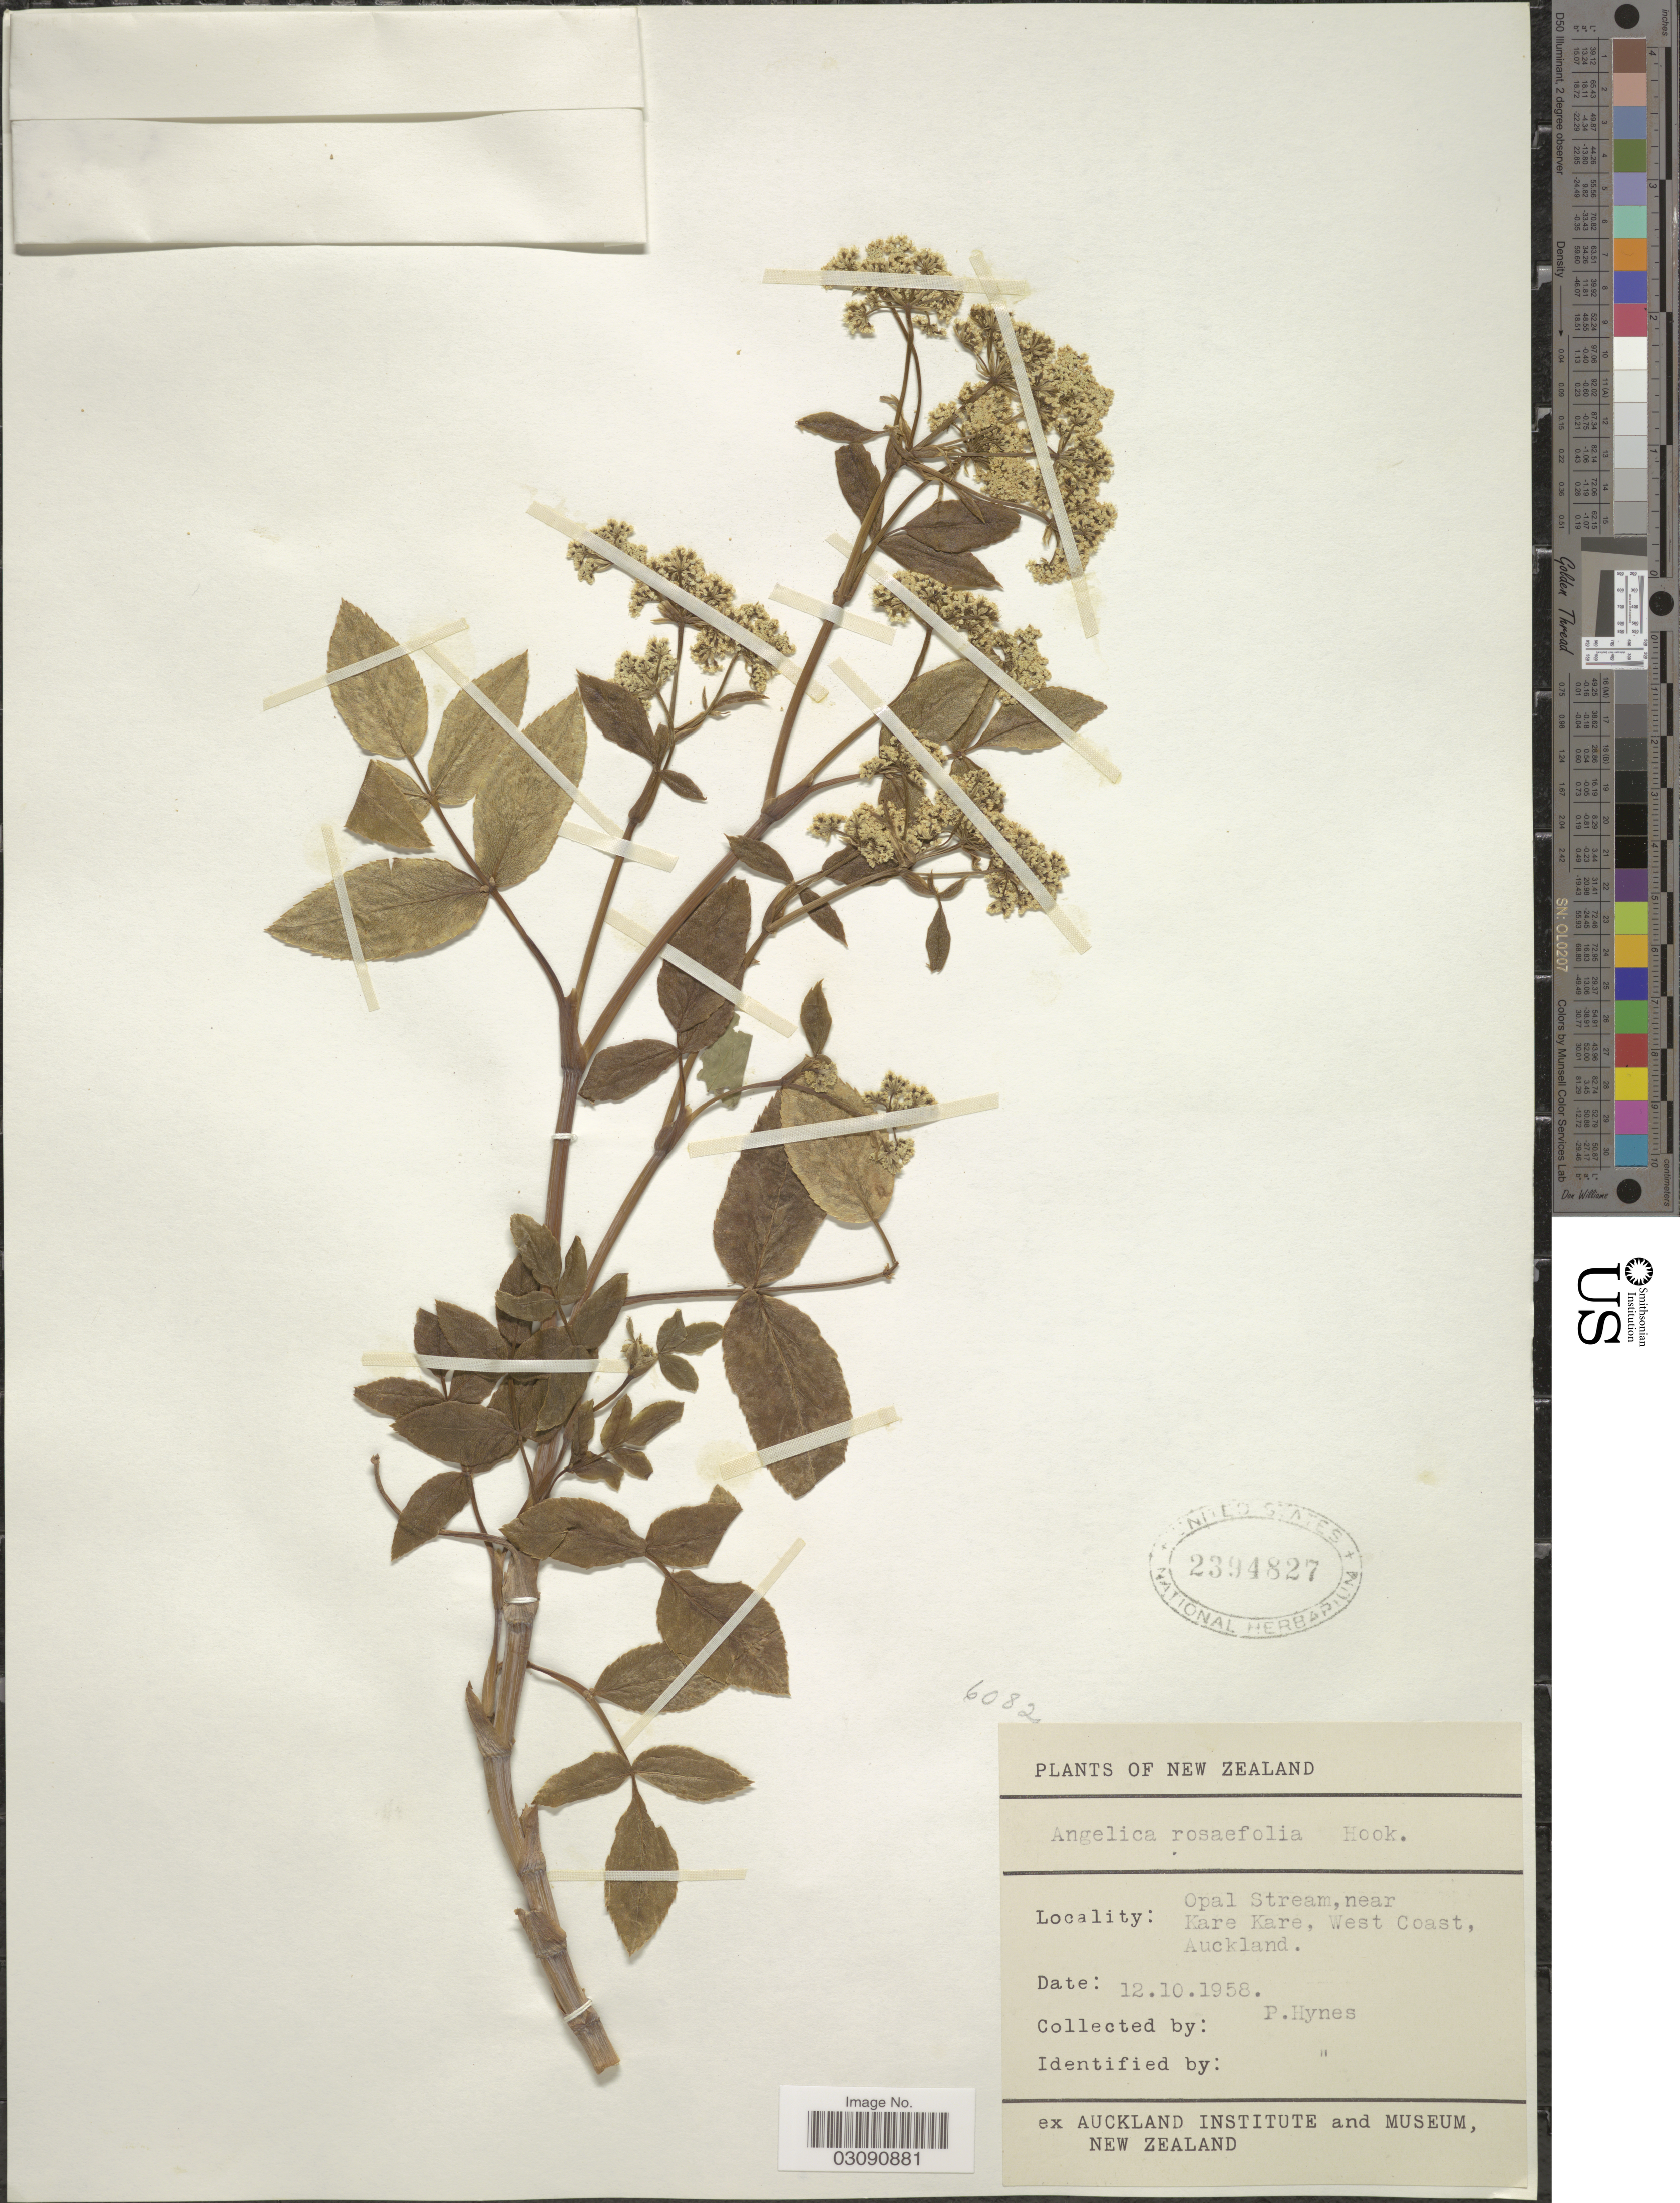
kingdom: Plantae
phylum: Tracheophyta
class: Magnoliopsida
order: Apiales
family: Apiaceae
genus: Scandia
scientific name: Scandia rosifolia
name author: Hook. f.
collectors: P. Hynes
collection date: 1958-10-12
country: New Zealand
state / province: Auckland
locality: Opal Stream, near Kare Kare, West Coast, Auckland.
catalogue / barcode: US 2394827